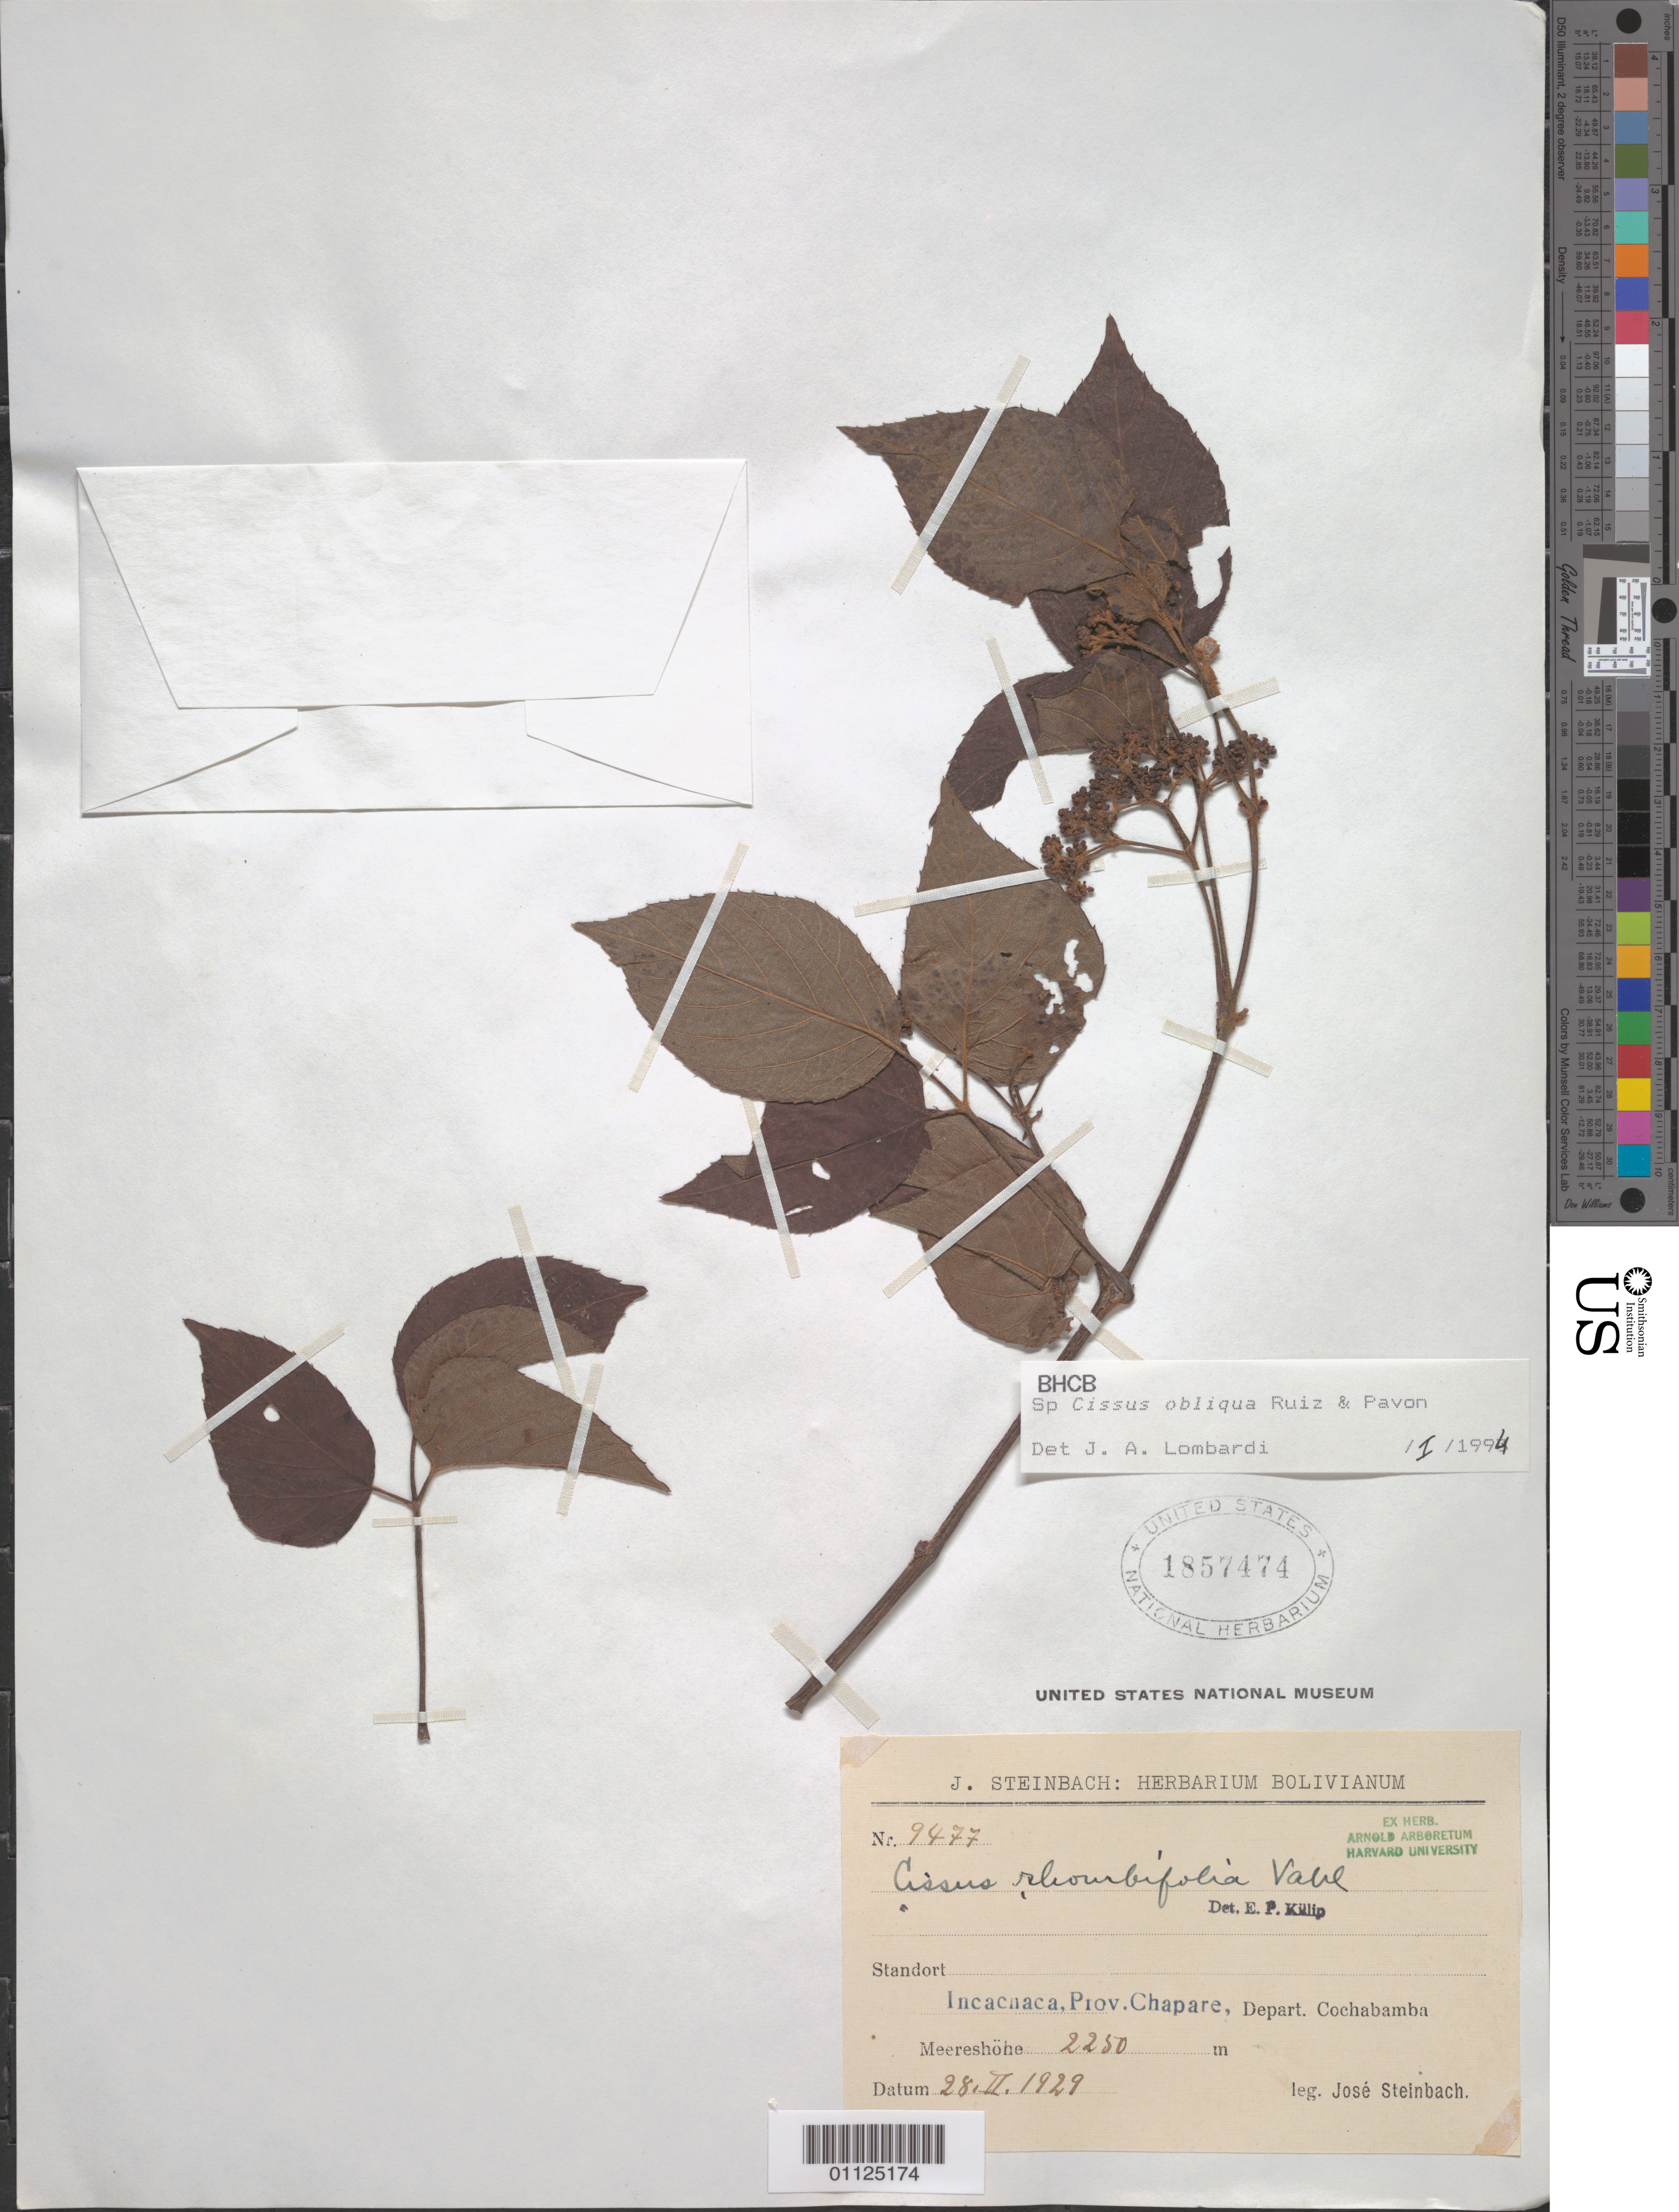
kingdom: Plantae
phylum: Tracheophyta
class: Magnoliopsida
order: Vitales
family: Vitaceae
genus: Cissus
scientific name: Cissus obliqua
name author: Ruiz & Pav.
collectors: J. Steinbach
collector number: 9477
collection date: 1929-02-28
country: Bolivia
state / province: Cochabamba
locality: Incacnaca, Prov. Chapare.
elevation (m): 2250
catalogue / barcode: US 1857474